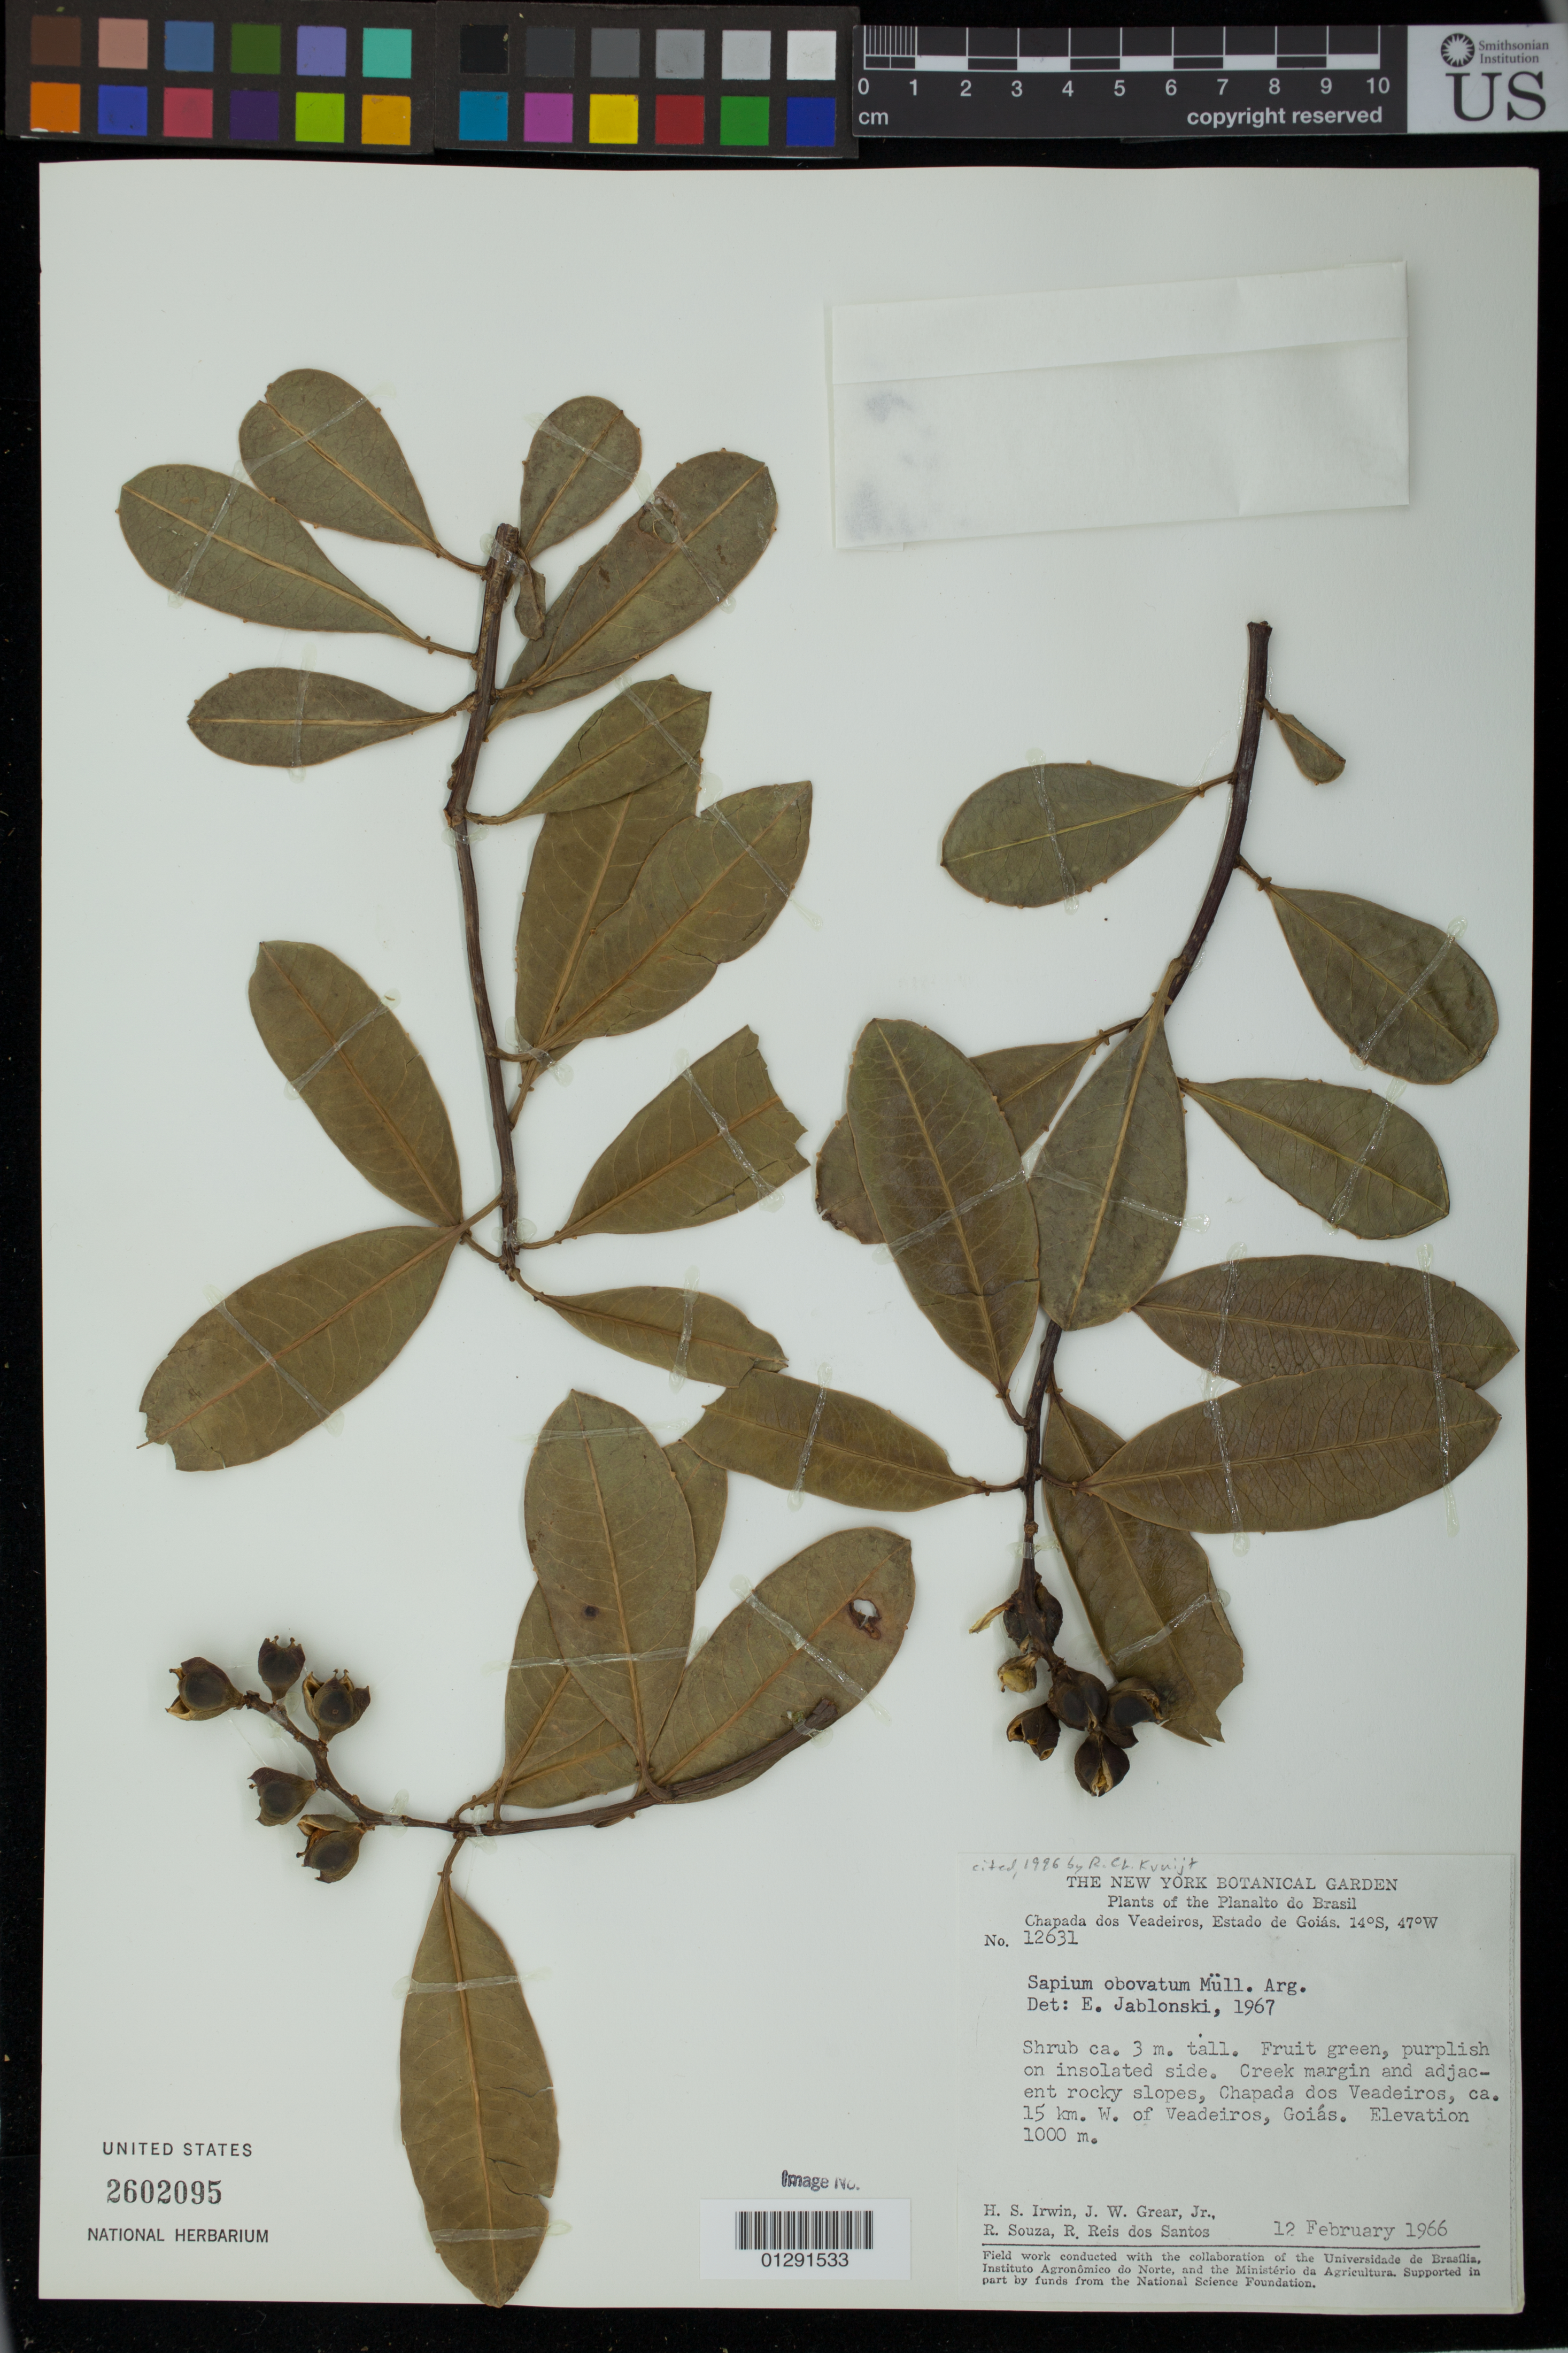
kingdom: Plantae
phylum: Tracheophyta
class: Magnoliopsida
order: Malpighiales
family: Euphorbiaceae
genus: Sapium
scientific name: Sapium obovatum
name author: Klotzsch ex Müll. Arg.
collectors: H. Irwin, J. W. Grear, R. Souza & R. Reis dos Santos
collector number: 12631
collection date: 1966-02-12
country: Brazil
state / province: Goias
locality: Chapada dos Veadeiros, circa 15 kilometers W of Veadeiros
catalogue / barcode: US 2602095